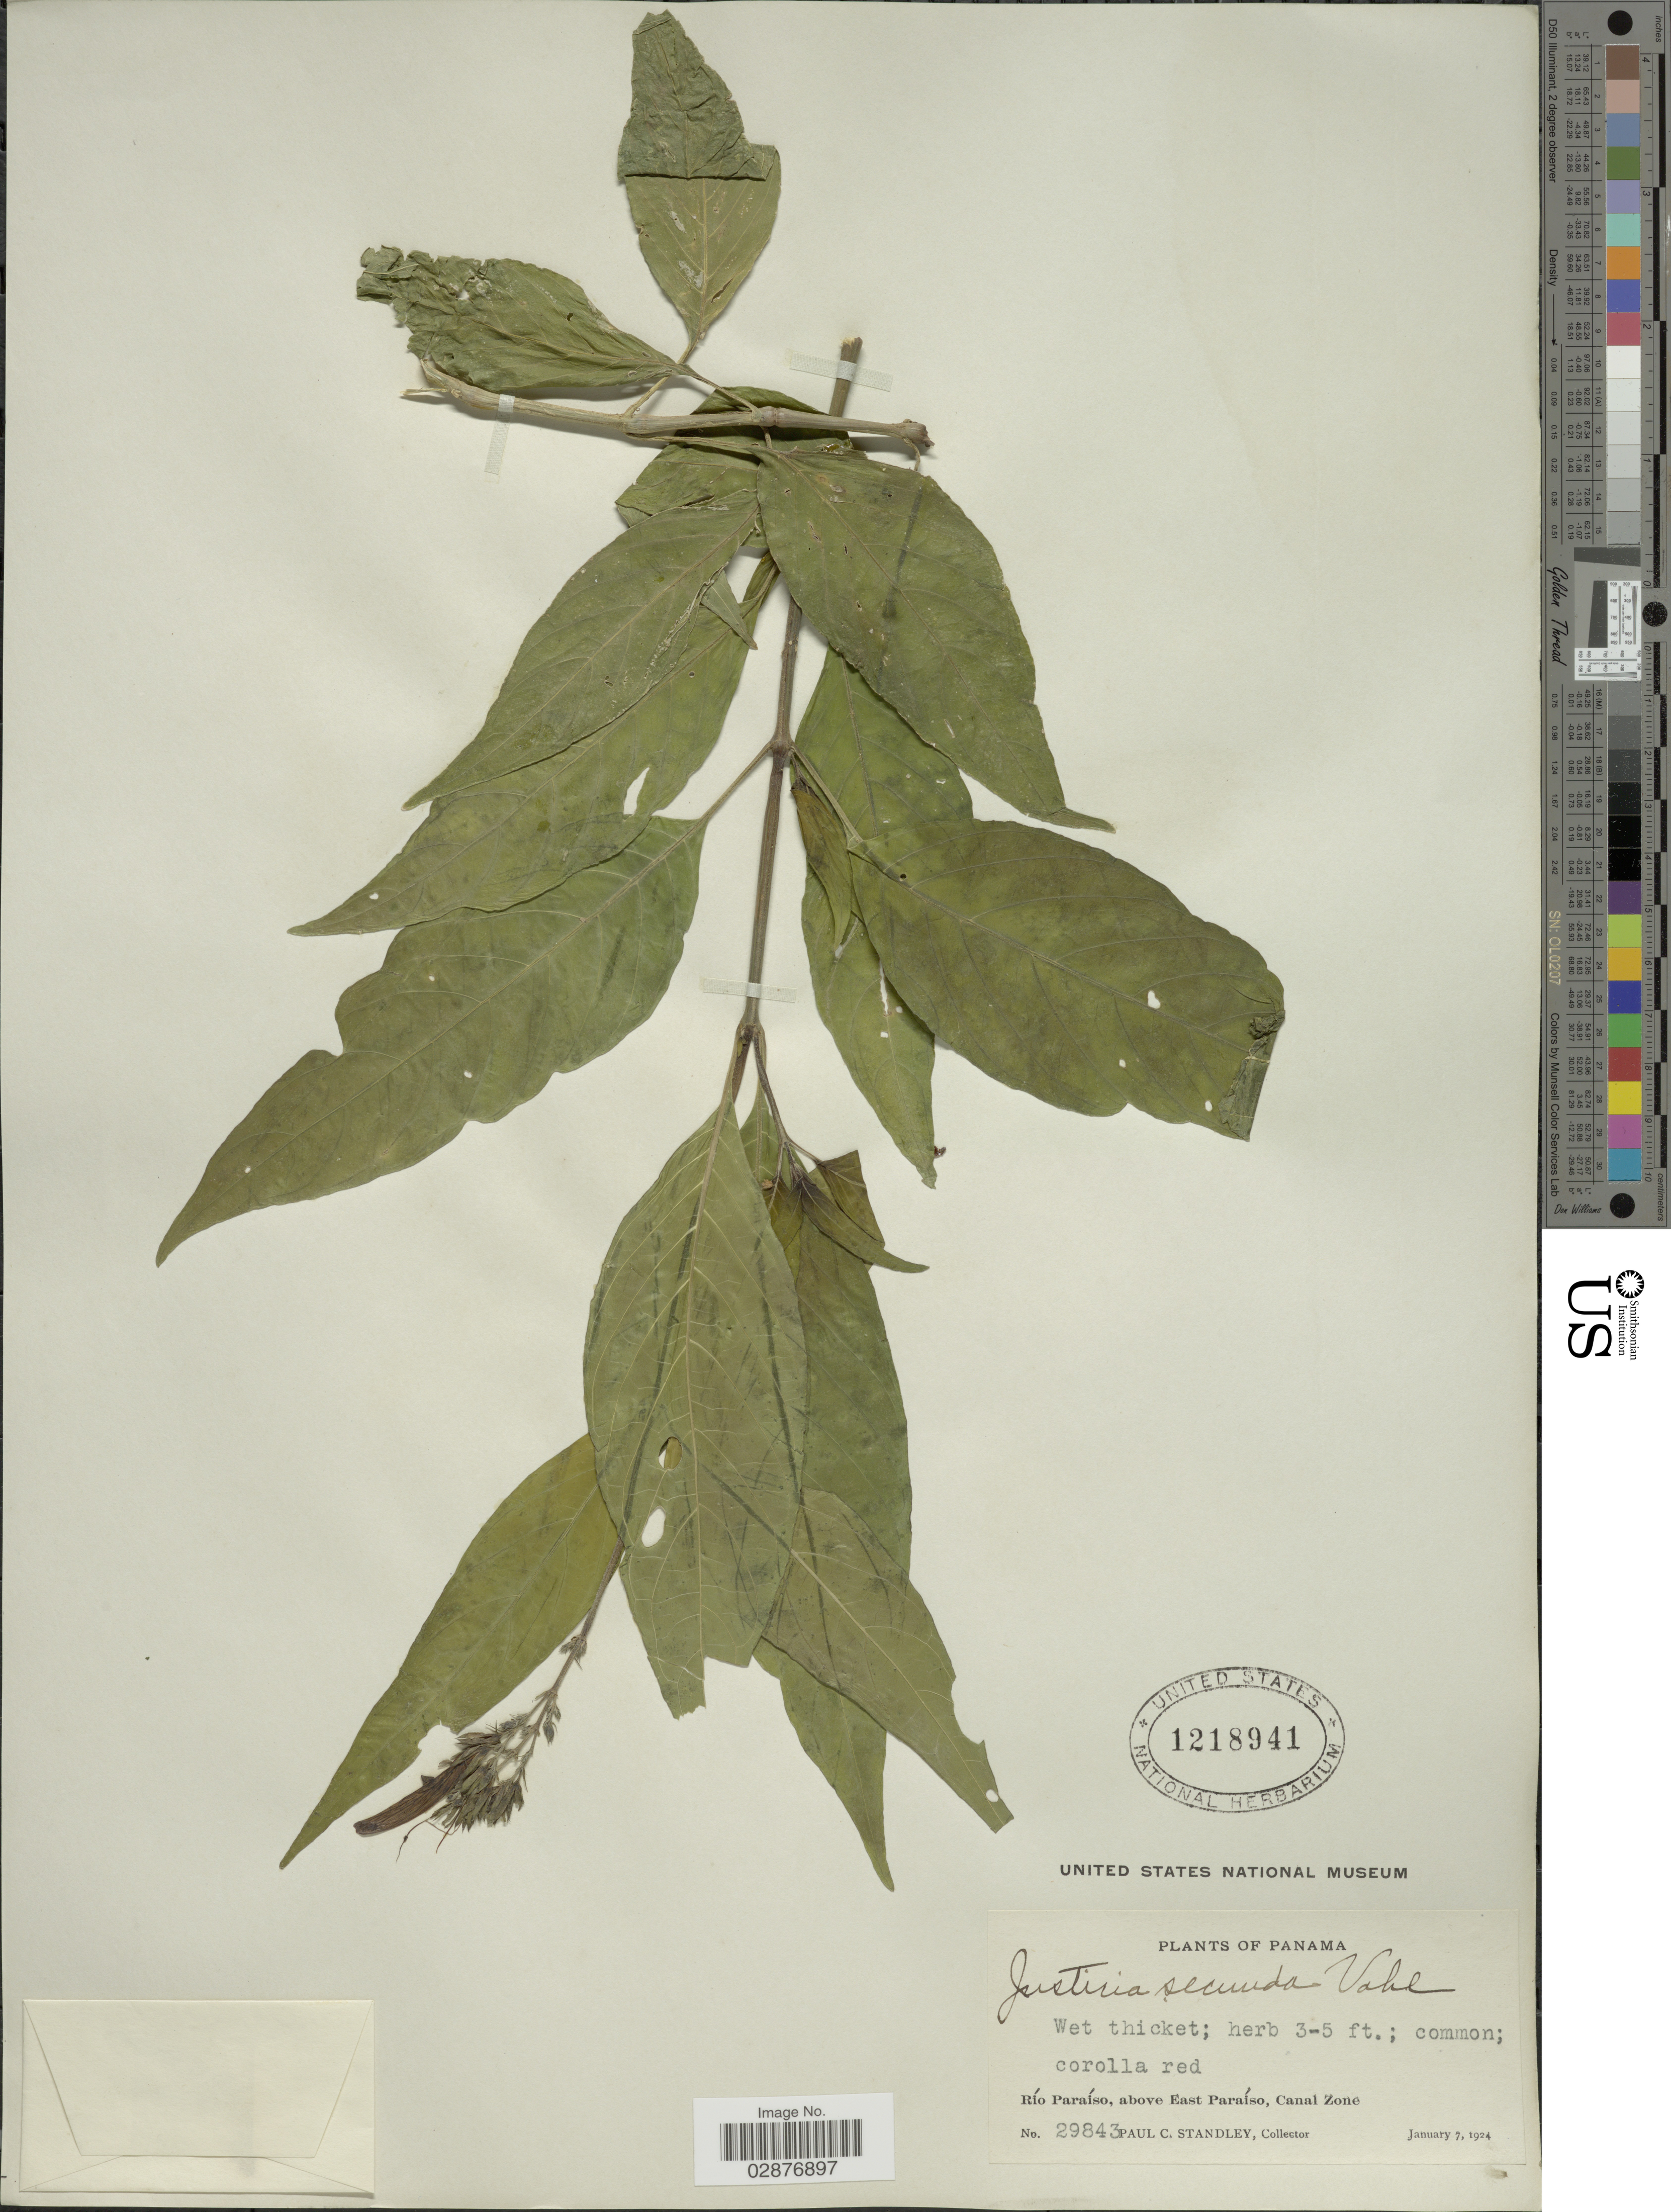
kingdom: Plantae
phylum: Tracheophyta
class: Magnoliopsida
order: Lamiales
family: Acanthaceae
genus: Justicia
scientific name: Justicia secunda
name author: Vahl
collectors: P. C. Standley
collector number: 29843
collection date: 1924-01-07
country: Panama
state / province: Colón / Panamá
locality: Río Paraíso, above East Paraíso, Canal Zone.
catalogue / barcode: US 1218941